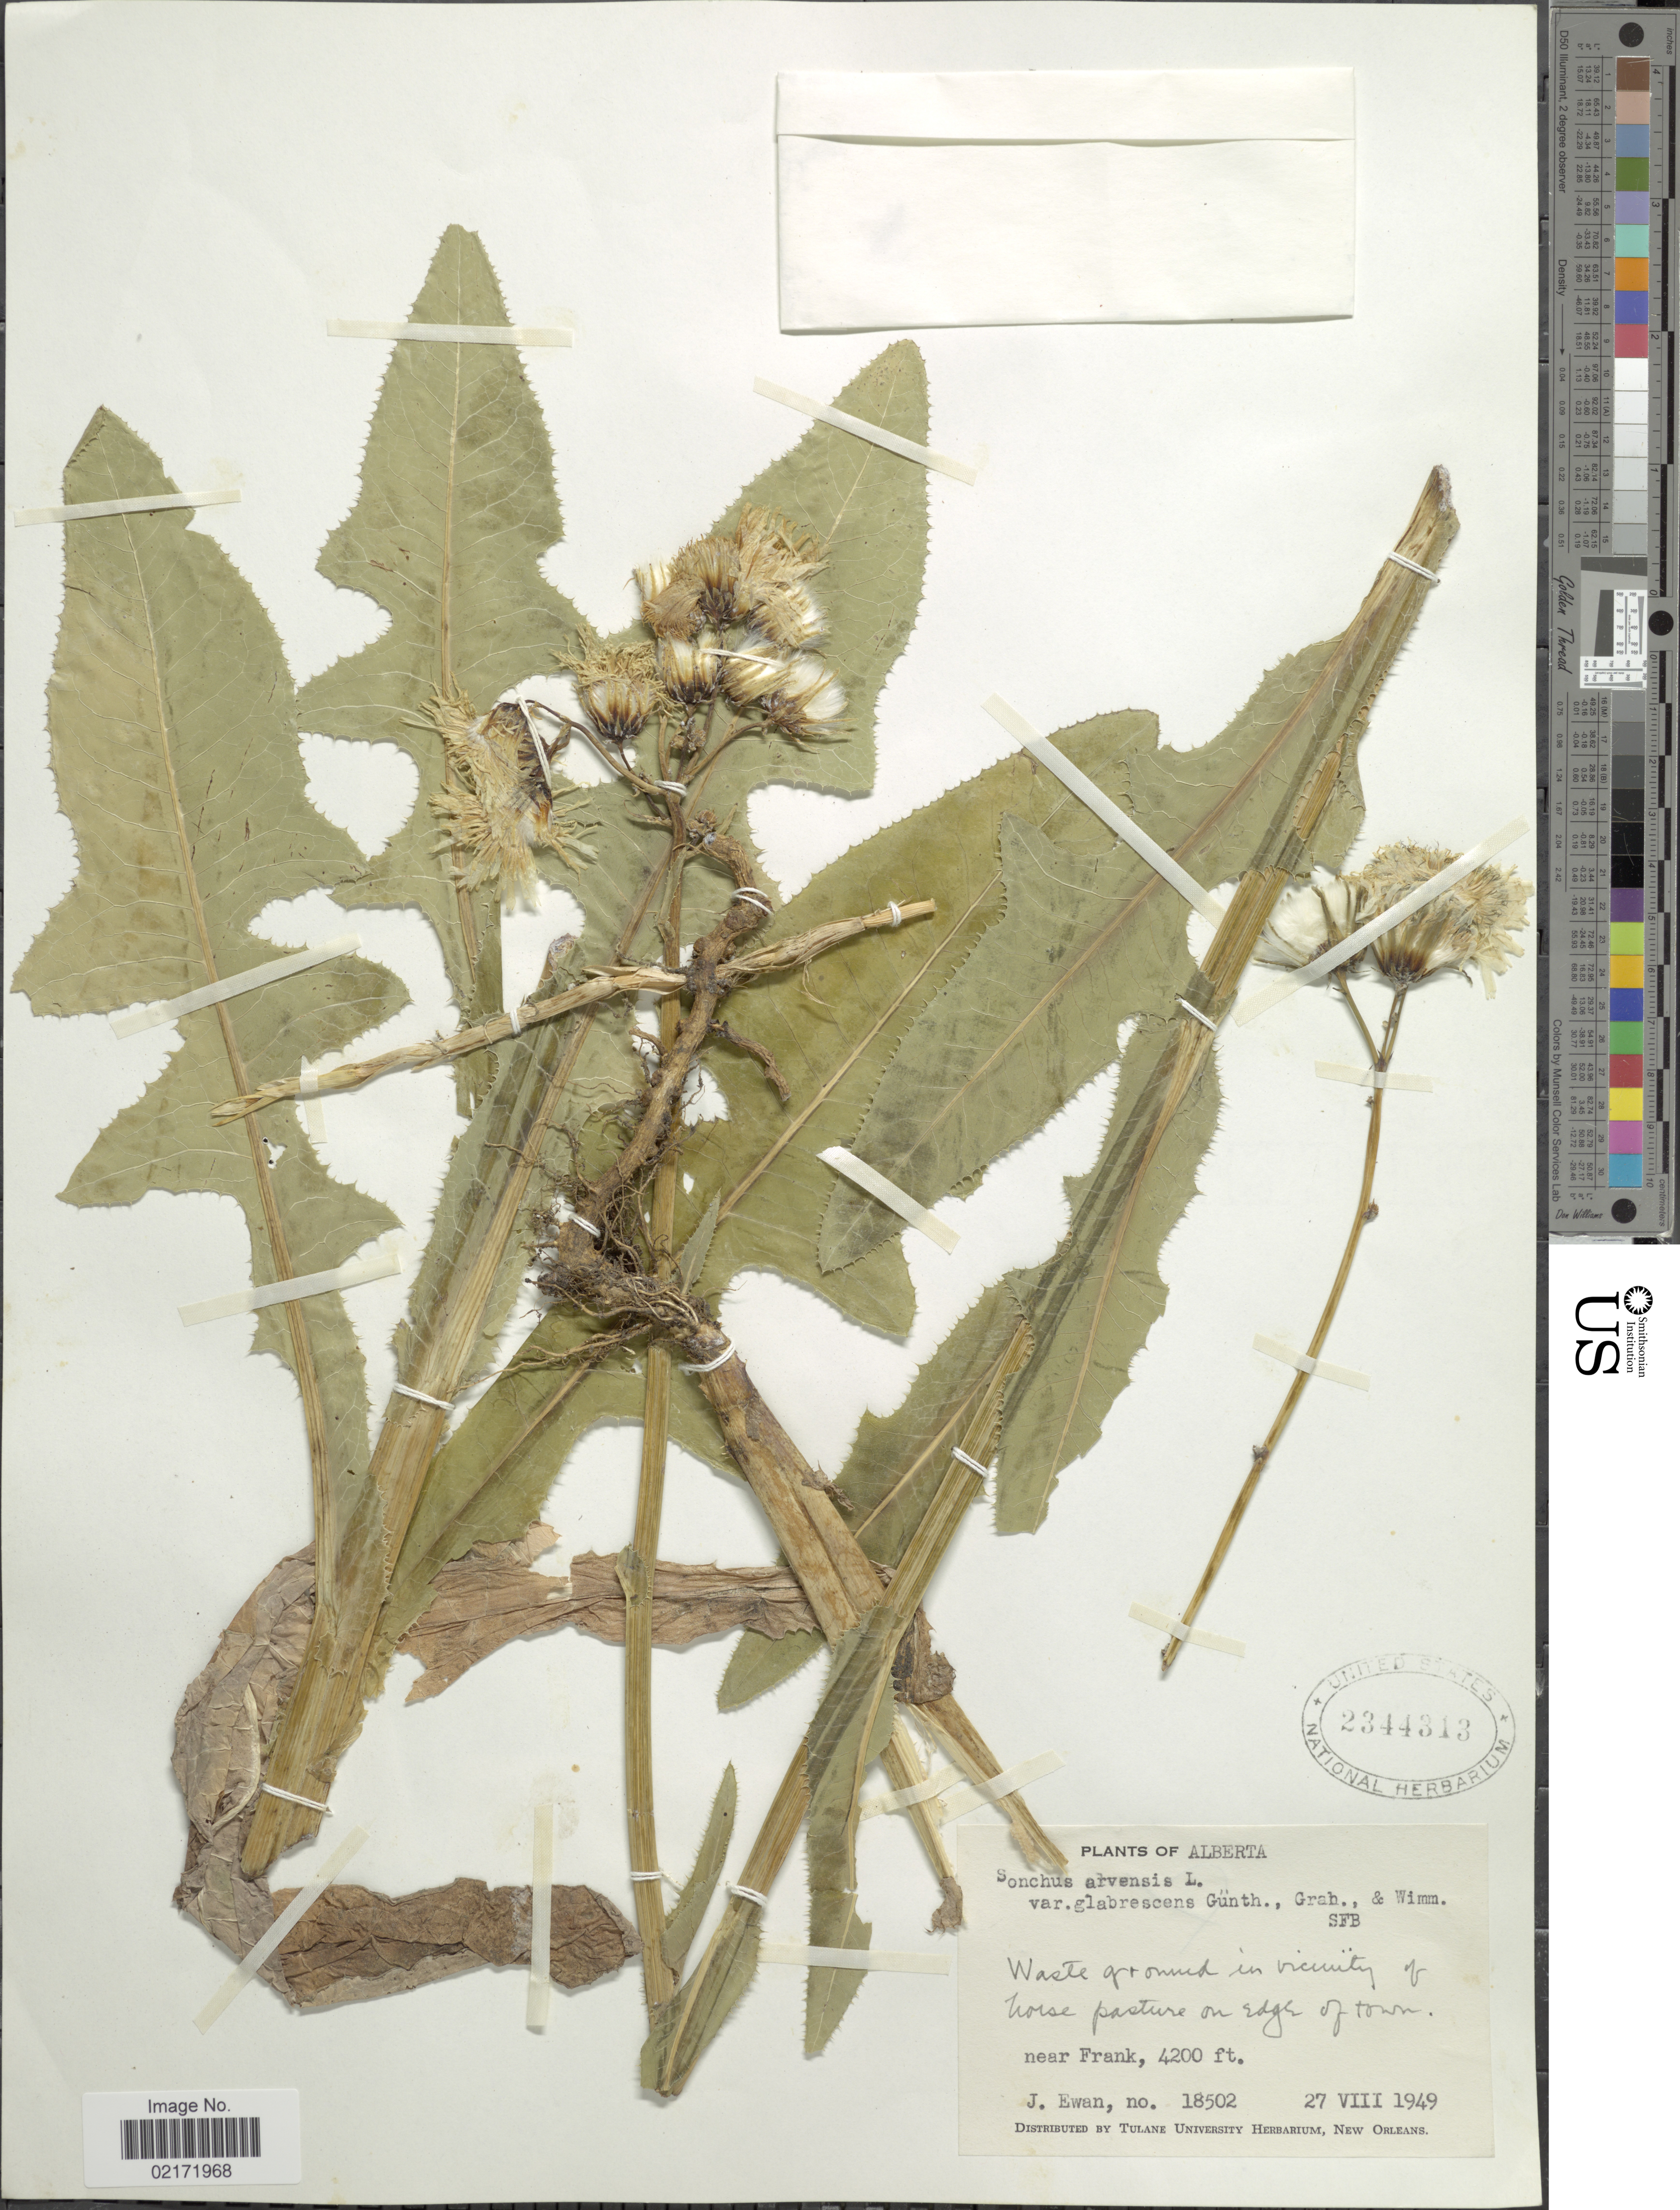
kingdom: Plantae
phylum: Tracheophyta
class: Magnoliopsida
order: Asterales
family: Asteraceae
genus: Sonchus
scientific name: Sonchus arvensis subsp. uliginosus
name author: (M. Bieb.) Nyman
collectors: J. A. Ewan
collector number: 18502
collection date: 1949-08-27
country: Canada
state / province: Alberta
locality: Waste ground in vicinity of horse pasture on edge of town, near Frank.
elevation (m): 1280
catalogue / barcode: US 2344313